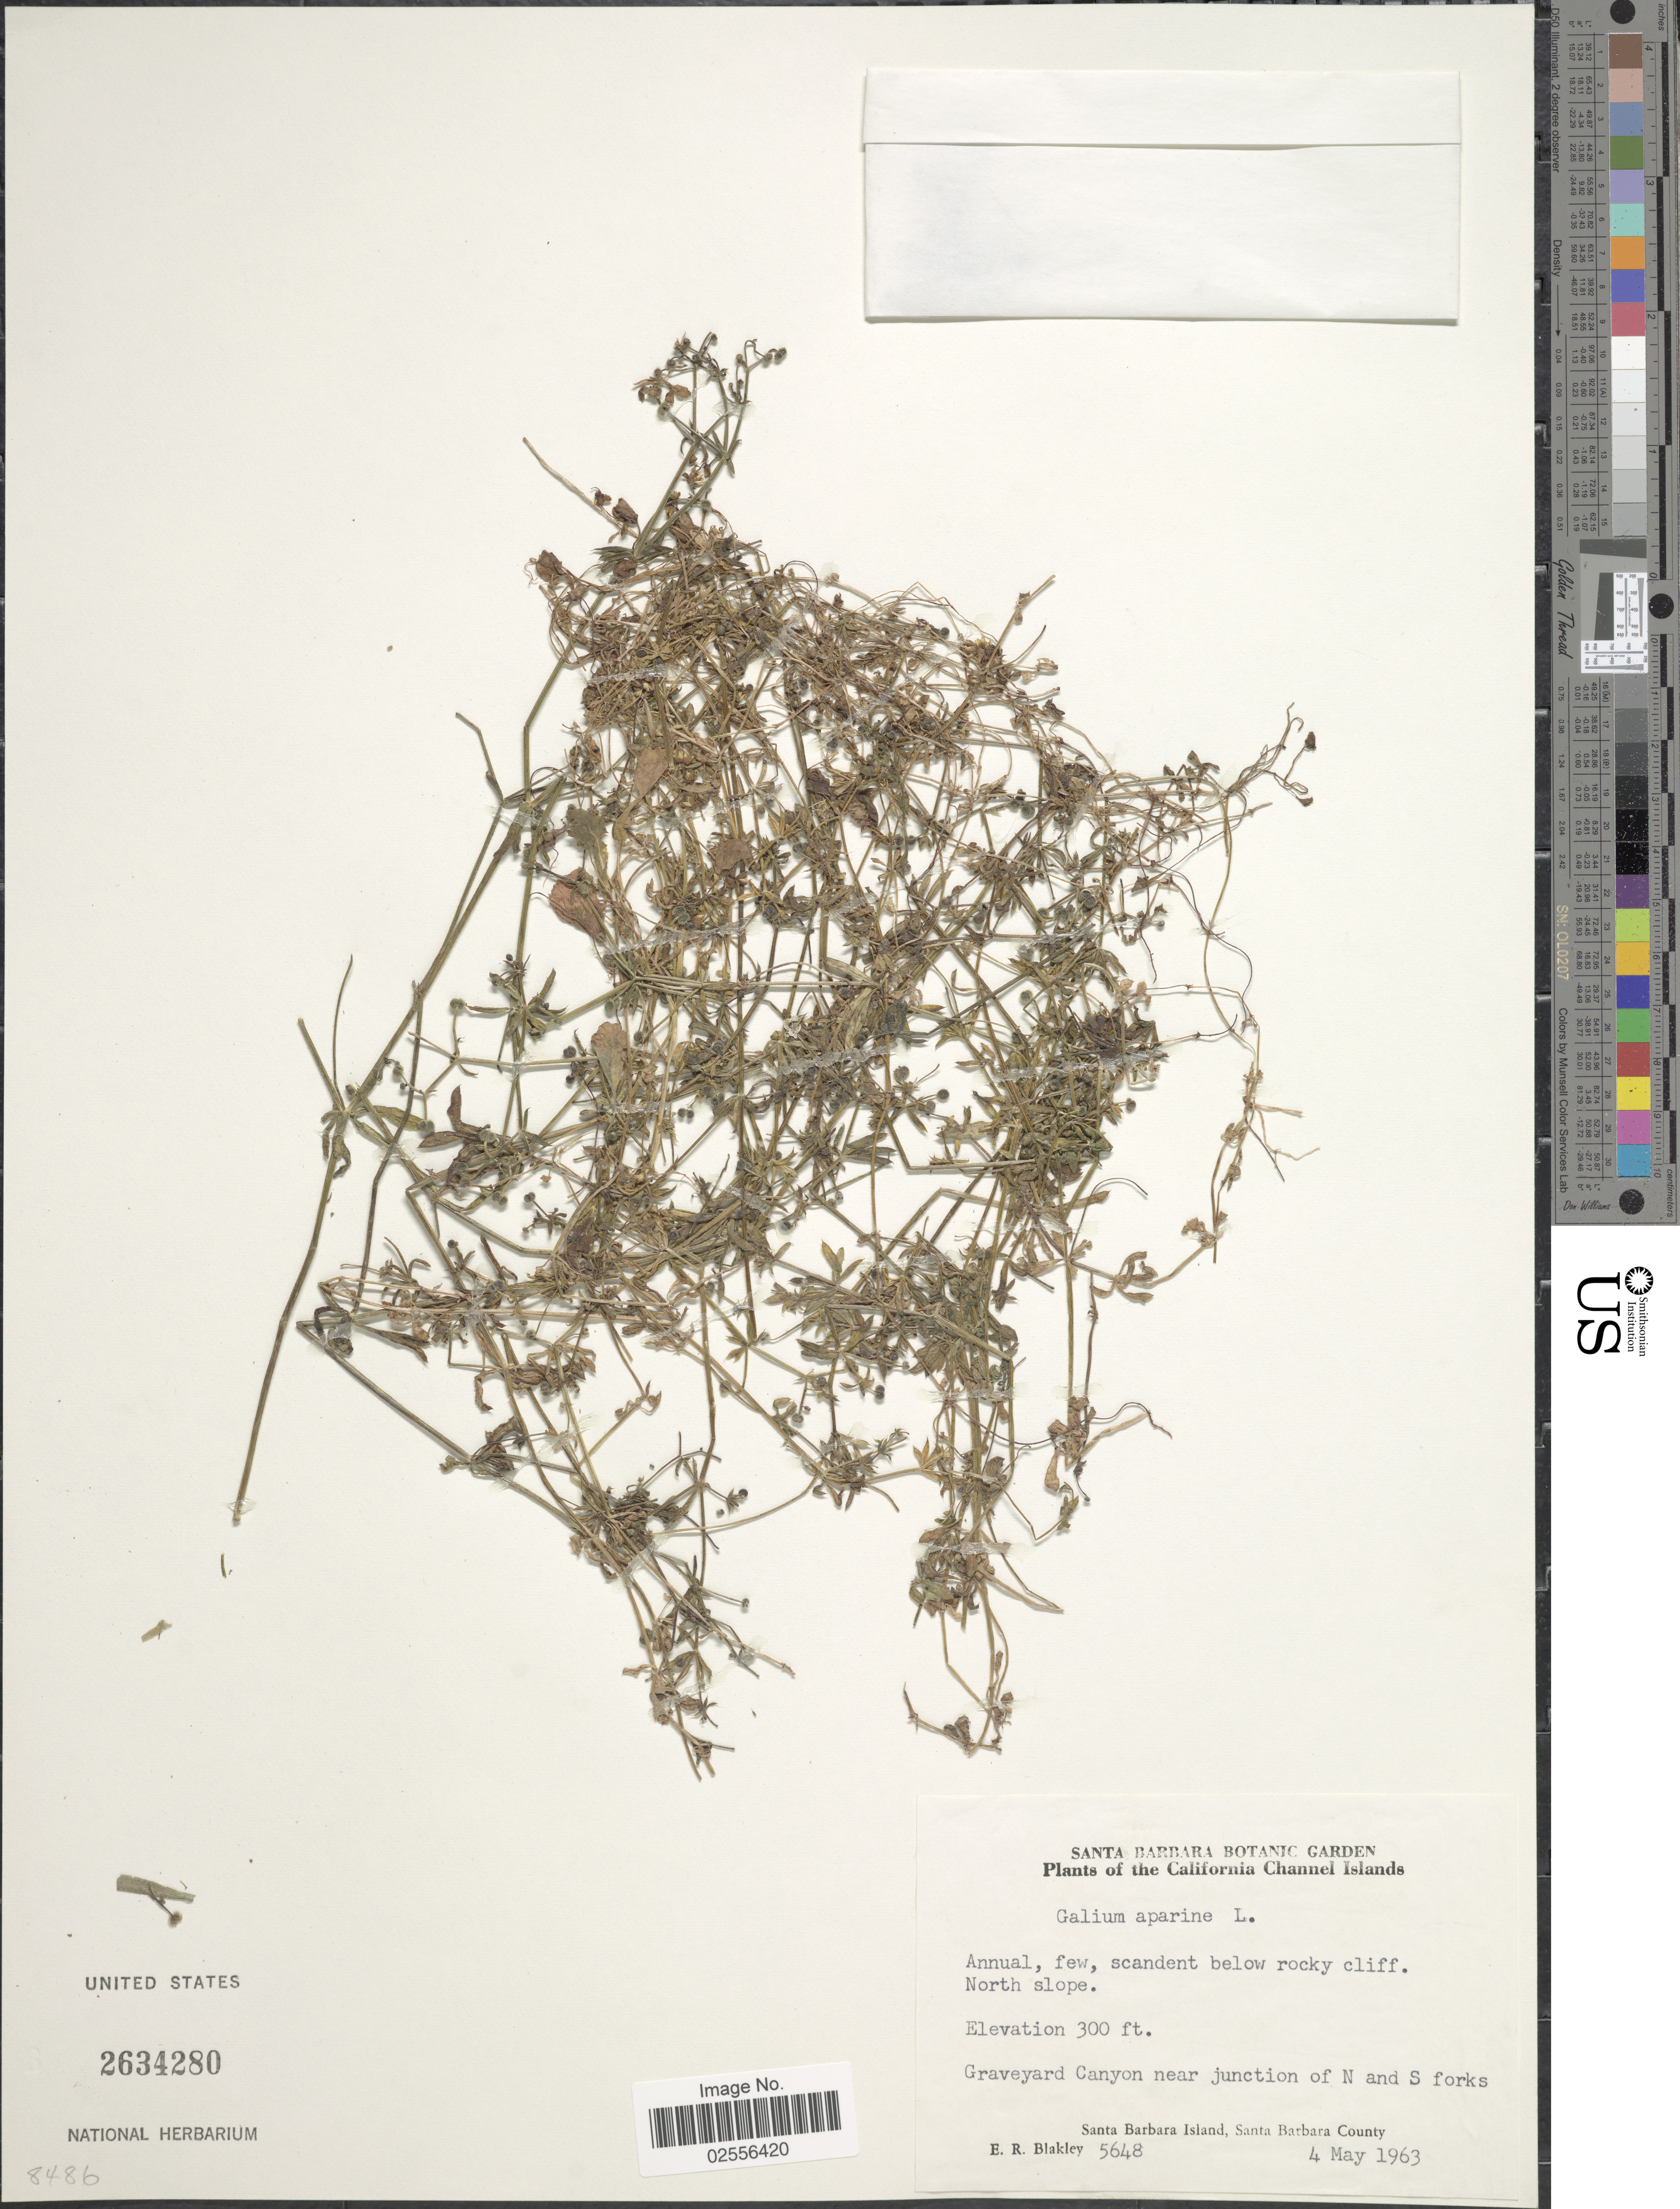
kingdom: Plantae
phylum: Tracheophyta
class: Magnoliopsida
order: Gentianales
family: Rubiaceae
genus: Galium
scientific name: Galium aparine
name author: L.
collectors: E. R. Blakley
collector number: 5648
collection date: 1963-05-04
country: United States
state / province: California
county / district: Santa Barbara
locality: California Channel Islands. North slope. Graveyard Canyon near junction of N and S forks. Santa Barbara Island, Santa Barbara County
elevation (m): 91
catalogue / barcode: US 2634280